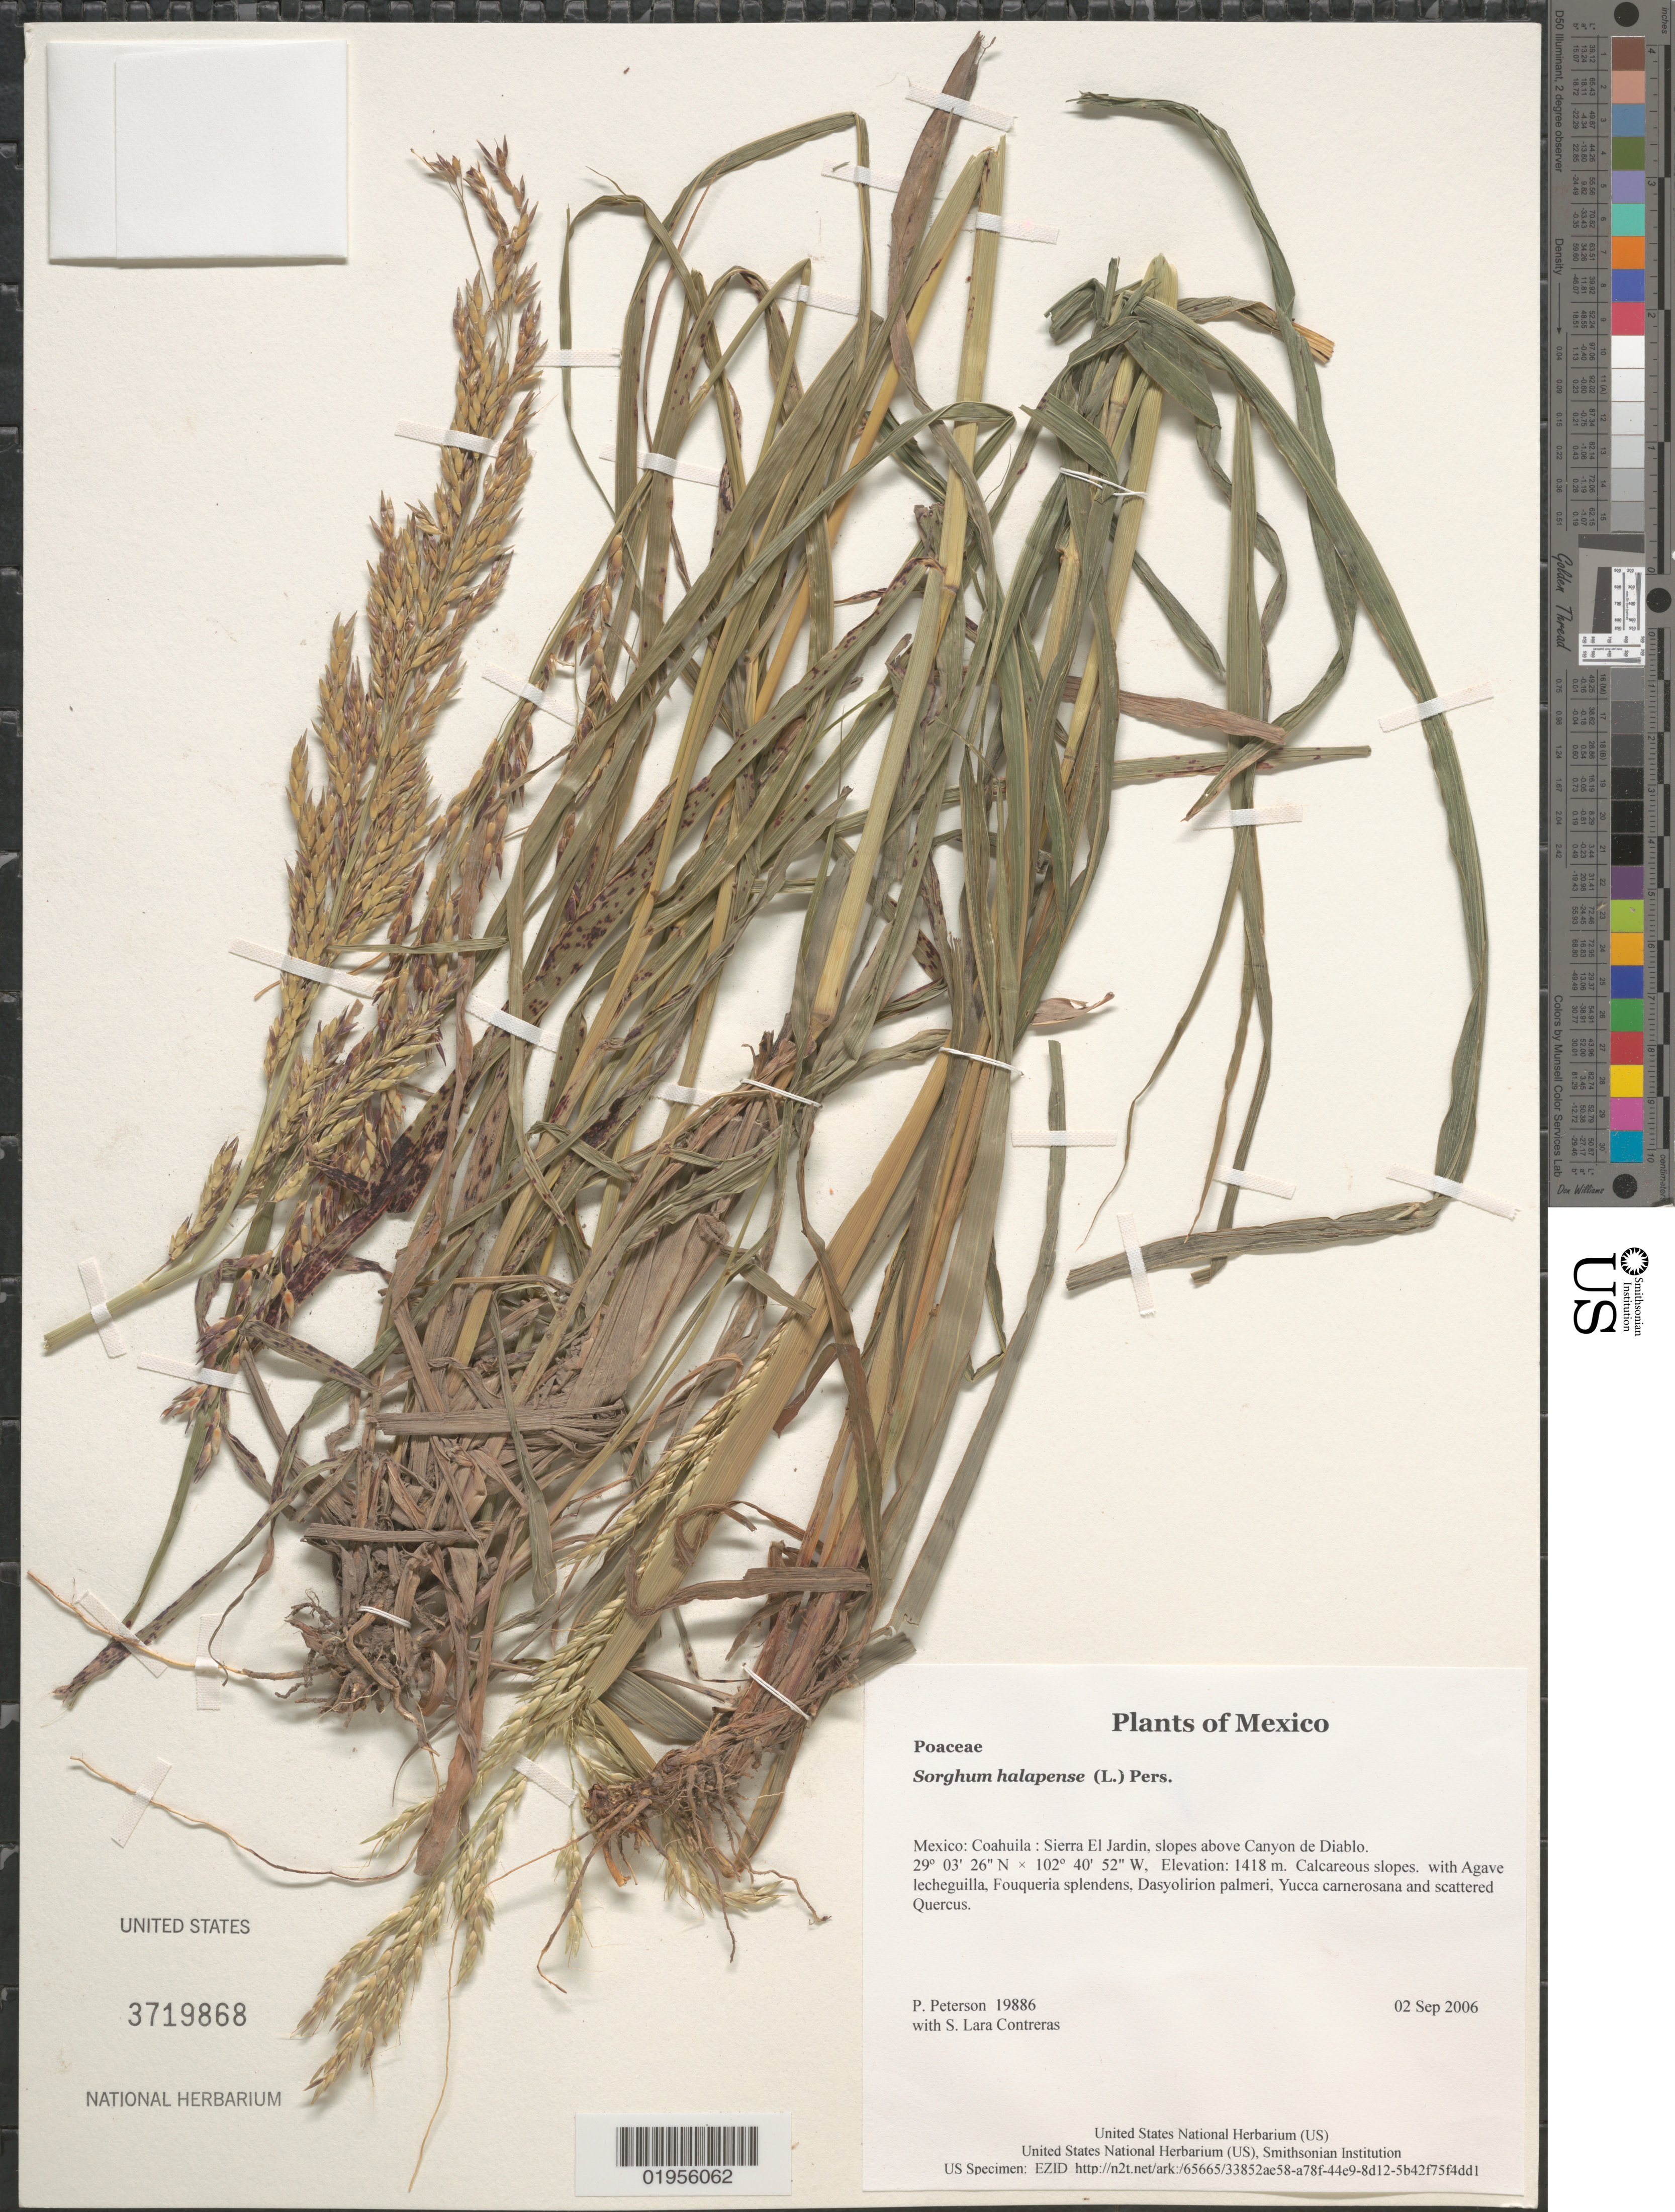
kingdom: Plantae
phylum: Tracheophyta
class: Liliopsida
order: Poales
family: Poaceae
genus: Sorghum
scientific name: Sorghum halepense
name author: (L.) Pers.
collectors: P. M. Peterson & S. Lara Contreras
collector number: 19886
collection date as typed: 02 Sep 2006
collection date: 2006-09-02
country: Mexico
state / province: Coahuila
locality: Sierra El Jardin, slopes above Canyon de Diablo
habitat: Calcareous slopes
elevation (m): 1418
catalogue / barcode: US 3719868